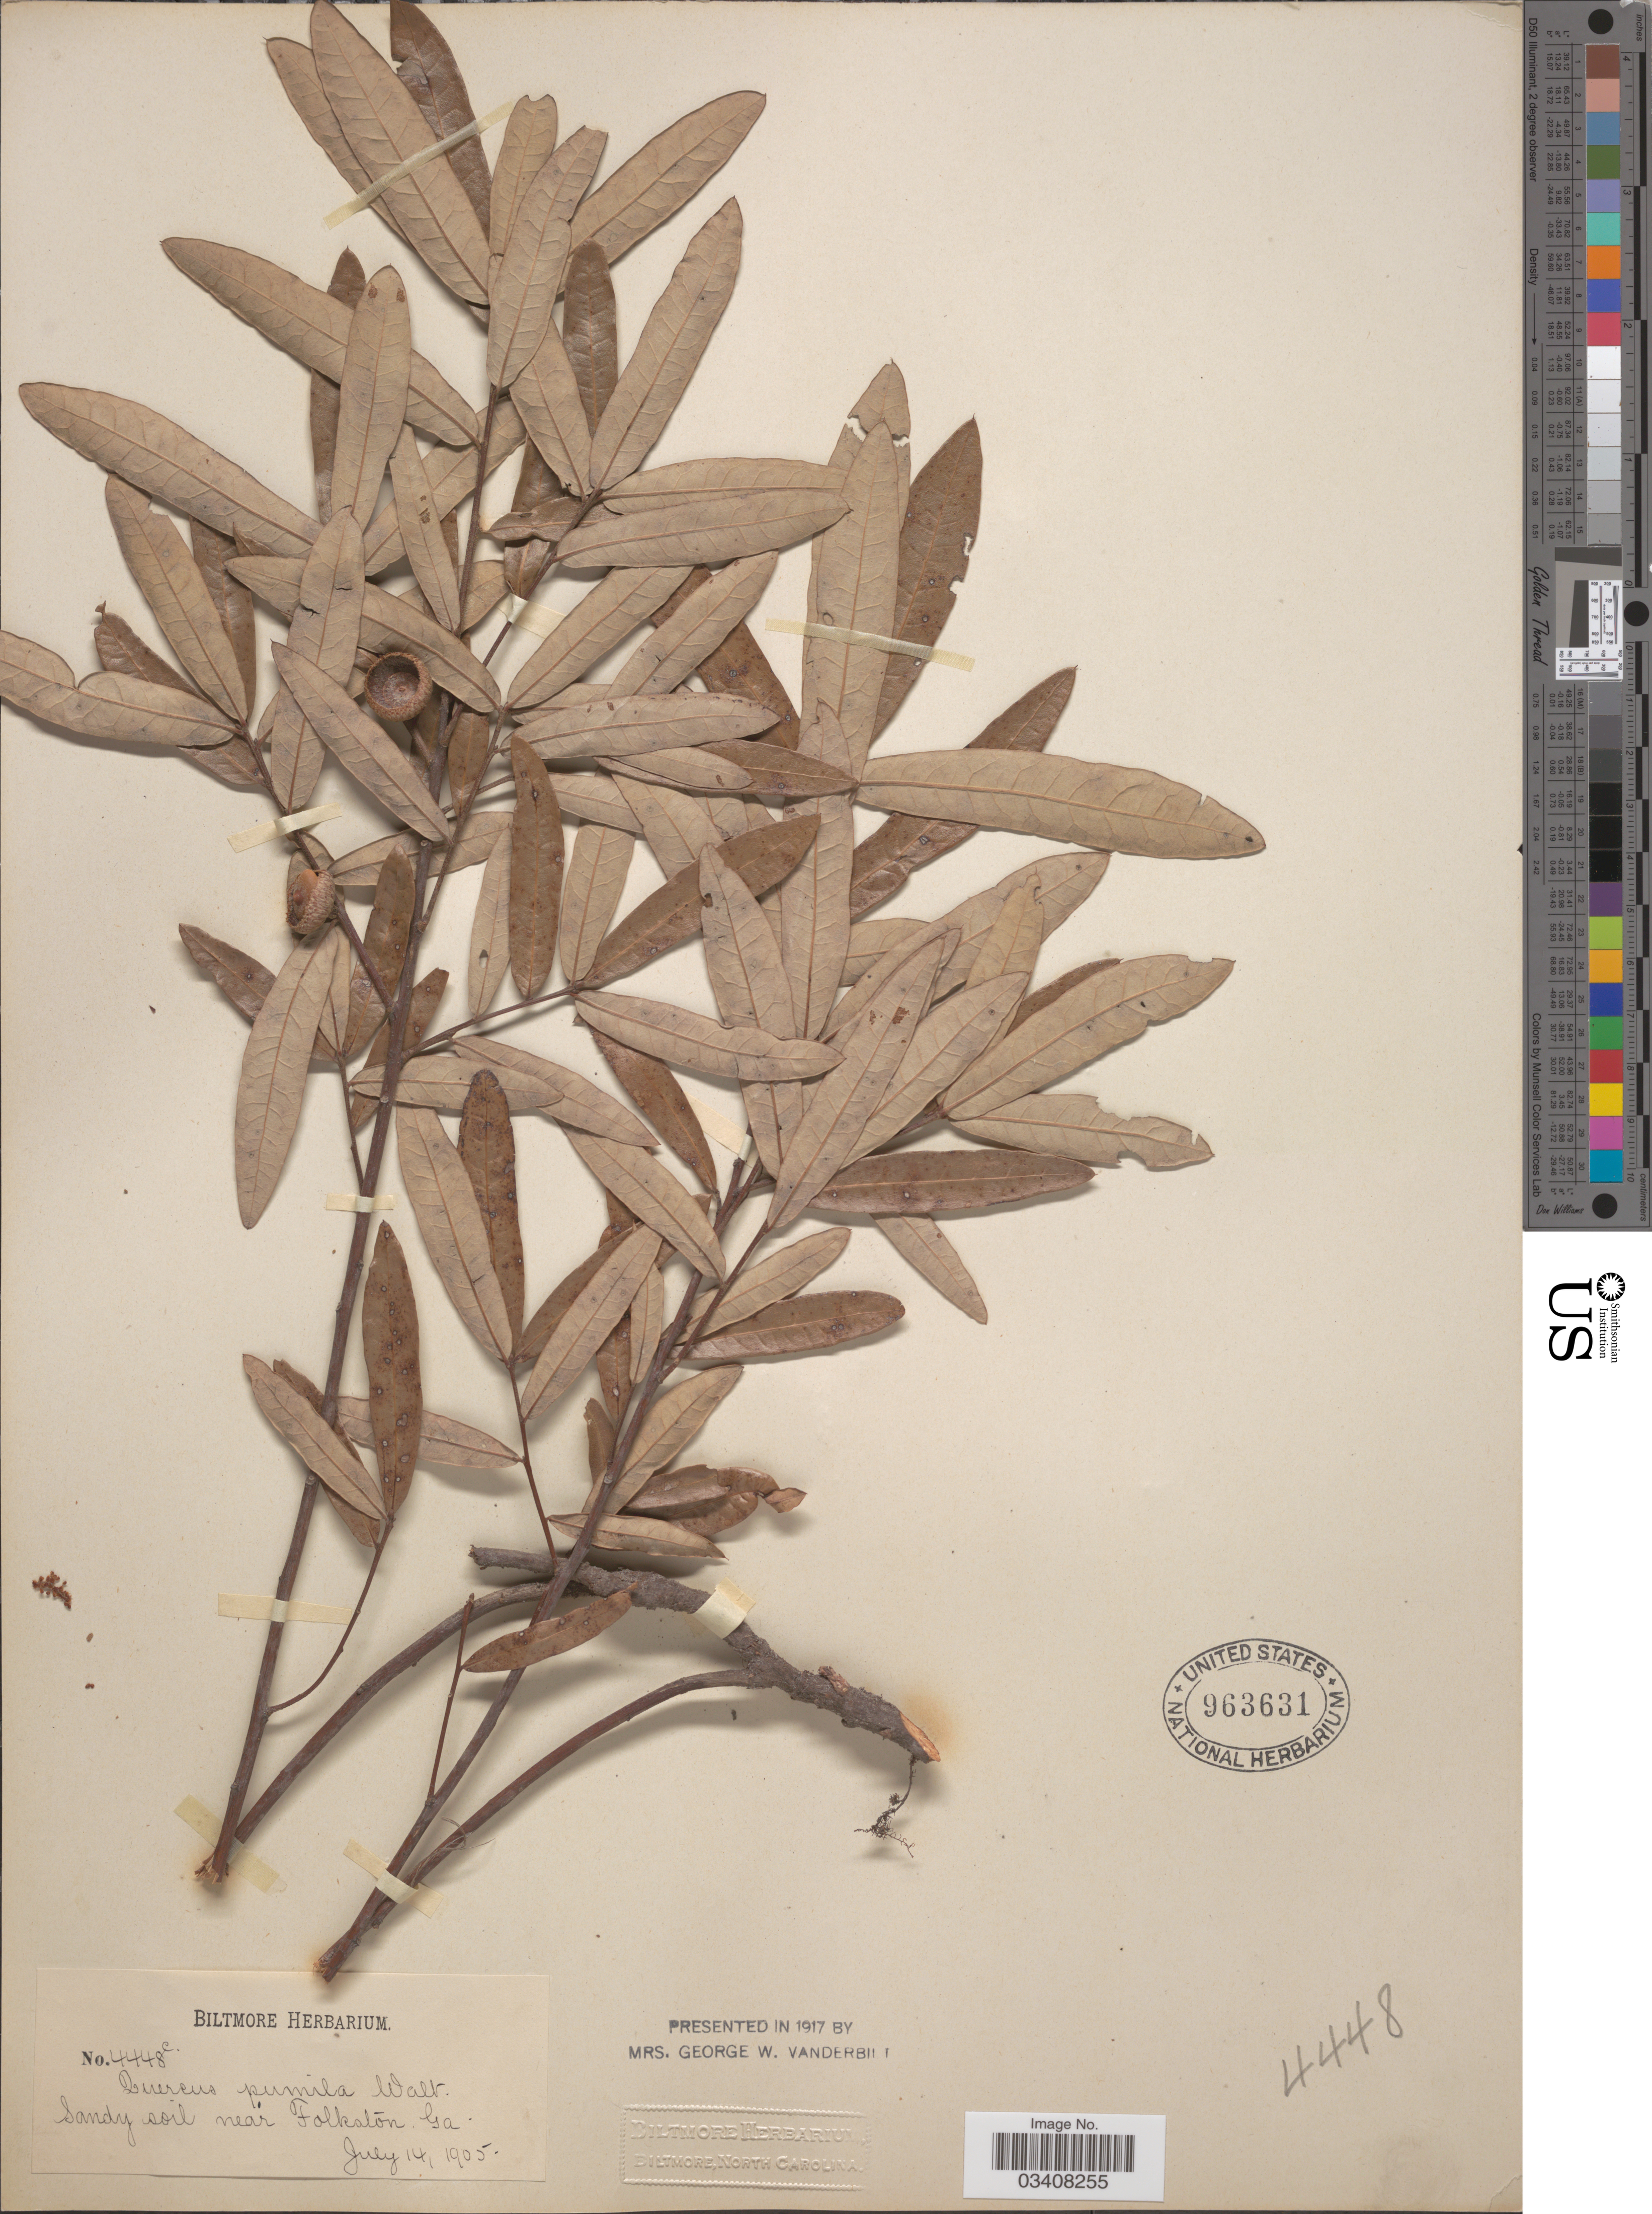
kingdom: Plantae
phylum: Tracheophyta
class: Magnoliopsida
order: Fagales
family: Fagaceae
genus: Quercus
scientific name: Quercus pumila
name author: Walter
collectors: ex herb. Biltmore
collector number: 4448c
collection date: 1905-07-14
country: United States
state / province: Georgia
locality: Near Folkston.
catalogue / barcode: US 963631